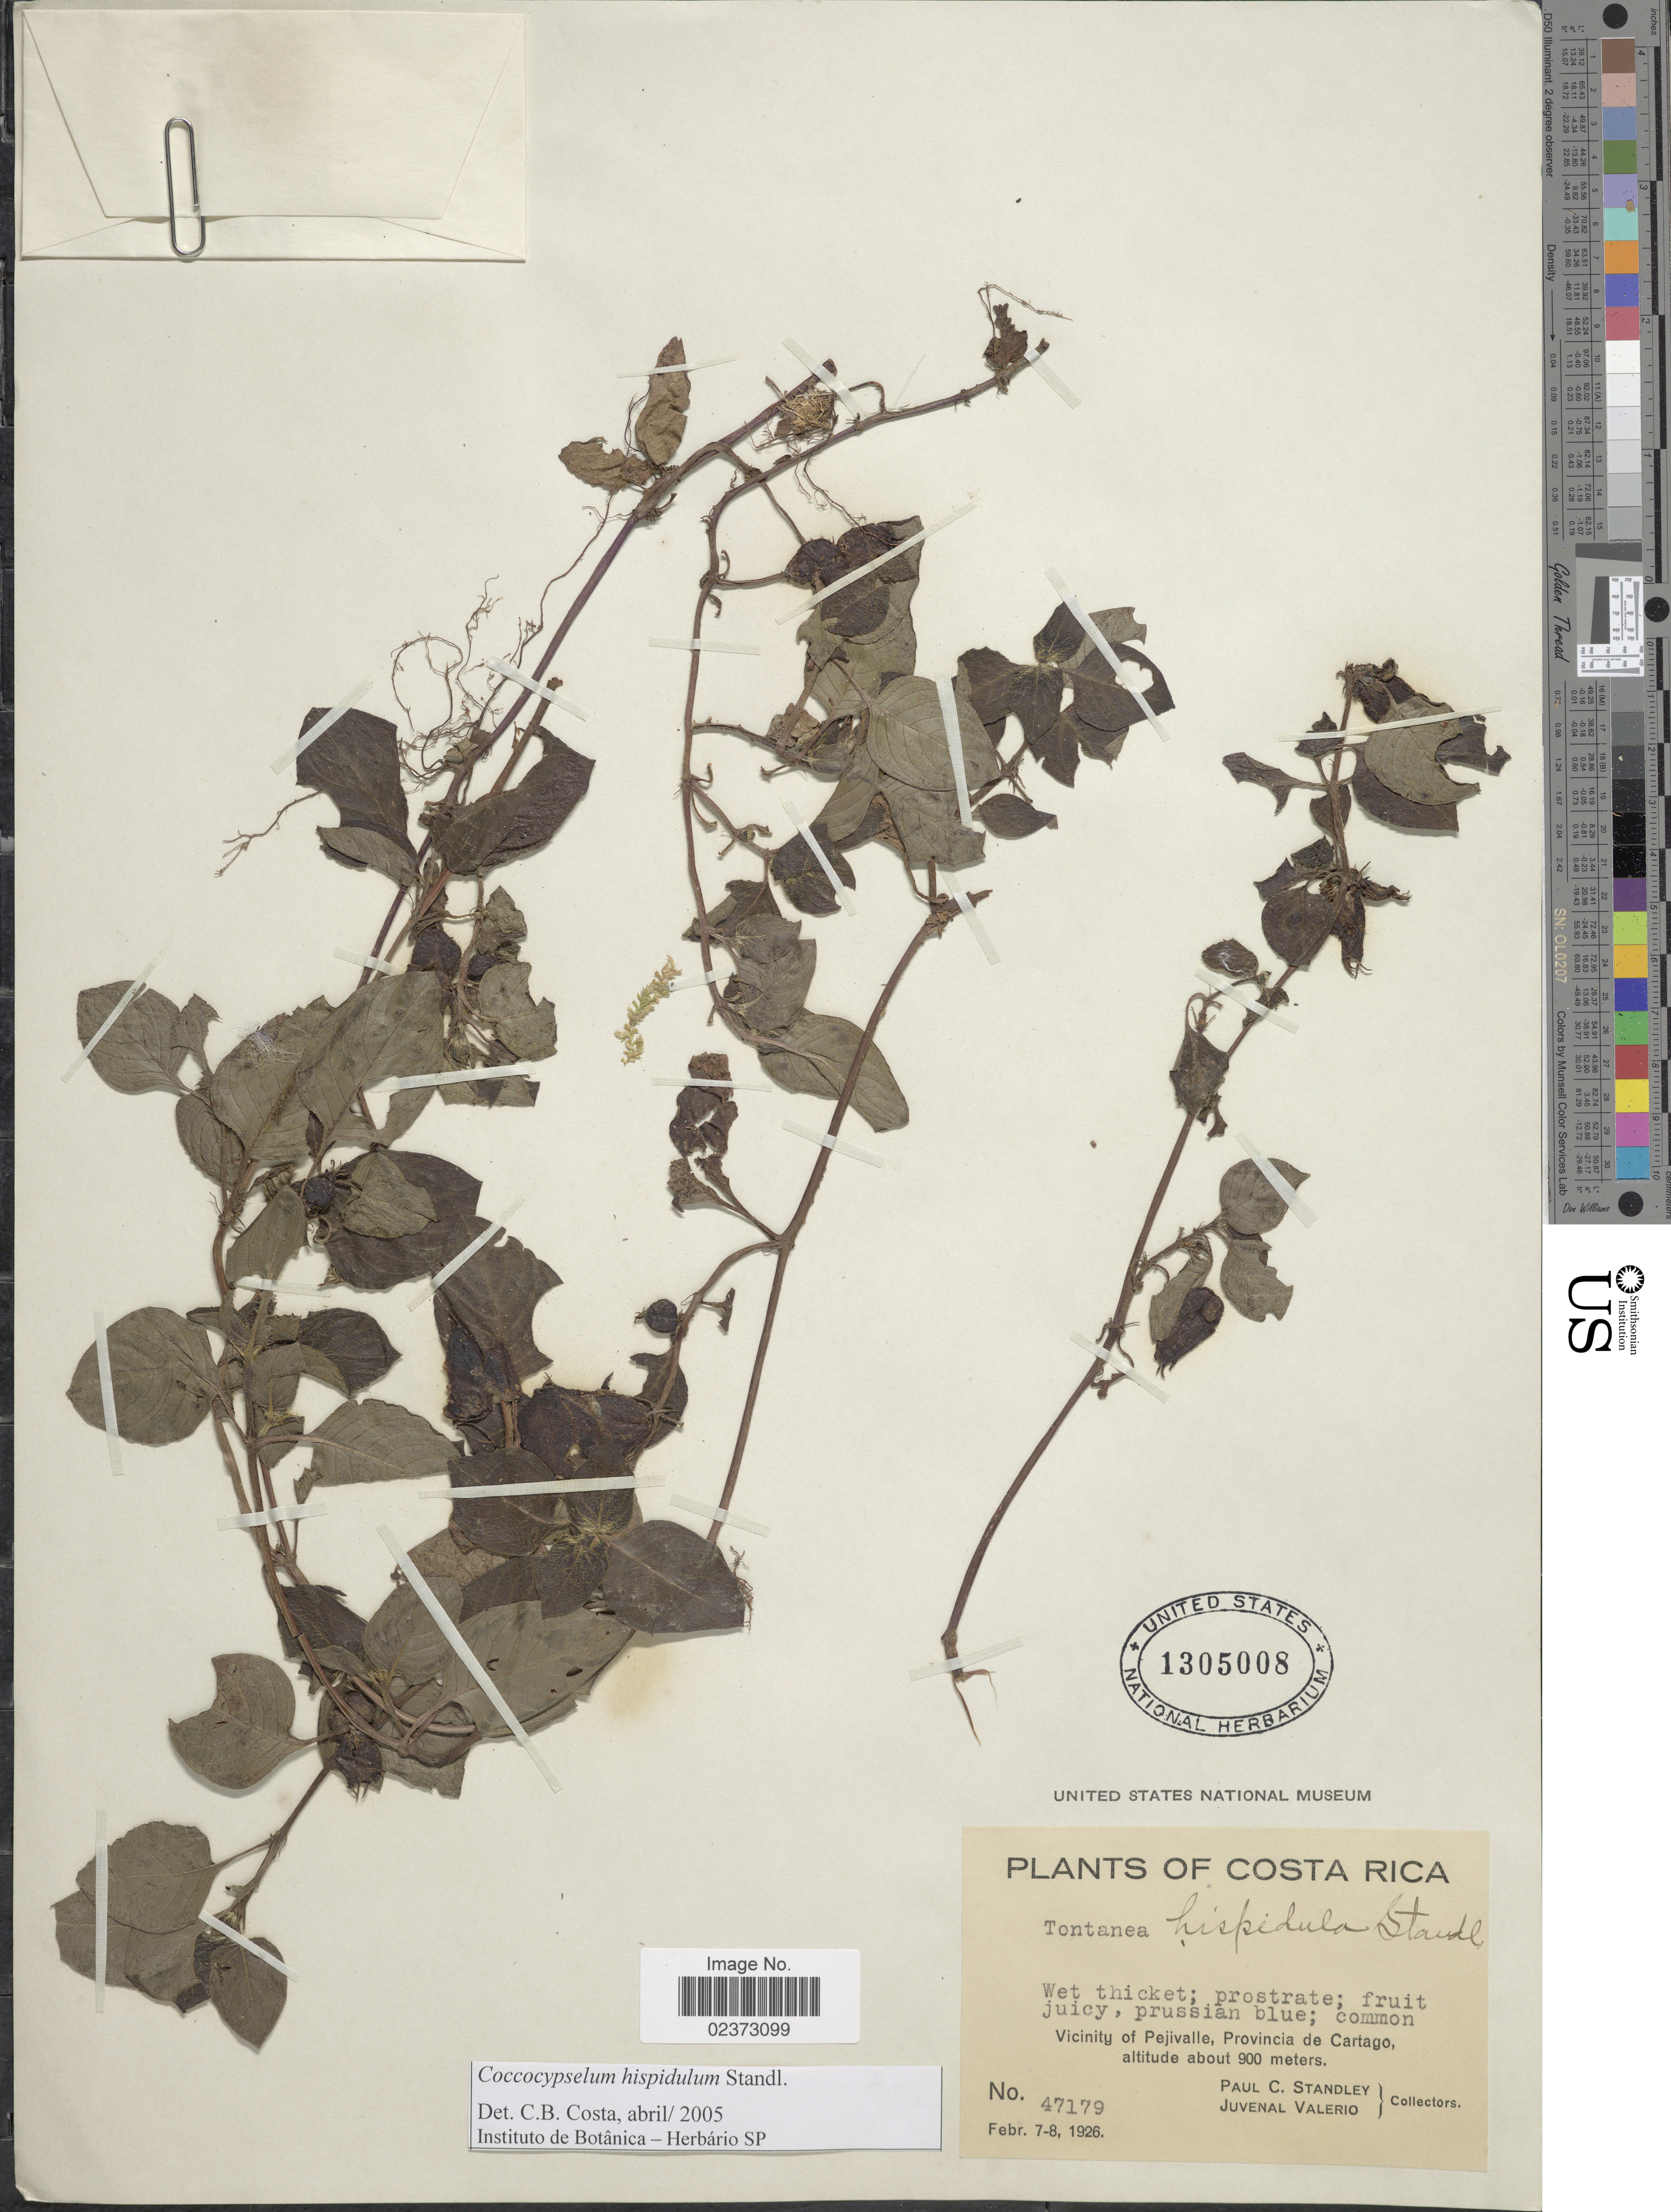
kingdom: Plantae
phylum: Tracheophyta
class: Magnoliopsida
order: Gentianales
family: Rubiaceae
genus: Coccocypselum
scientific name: Coccocypselum hispidulum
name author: (Standl.) Standl.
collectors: P. C. Standley & J. Valerio R.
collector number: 47179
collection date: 1926-02-07/1926-02-08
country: Costa Rica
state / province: Cartago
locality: Vicinity of Pejivalle, Provincia de Cartago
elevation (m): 900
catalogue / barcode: US 1305008